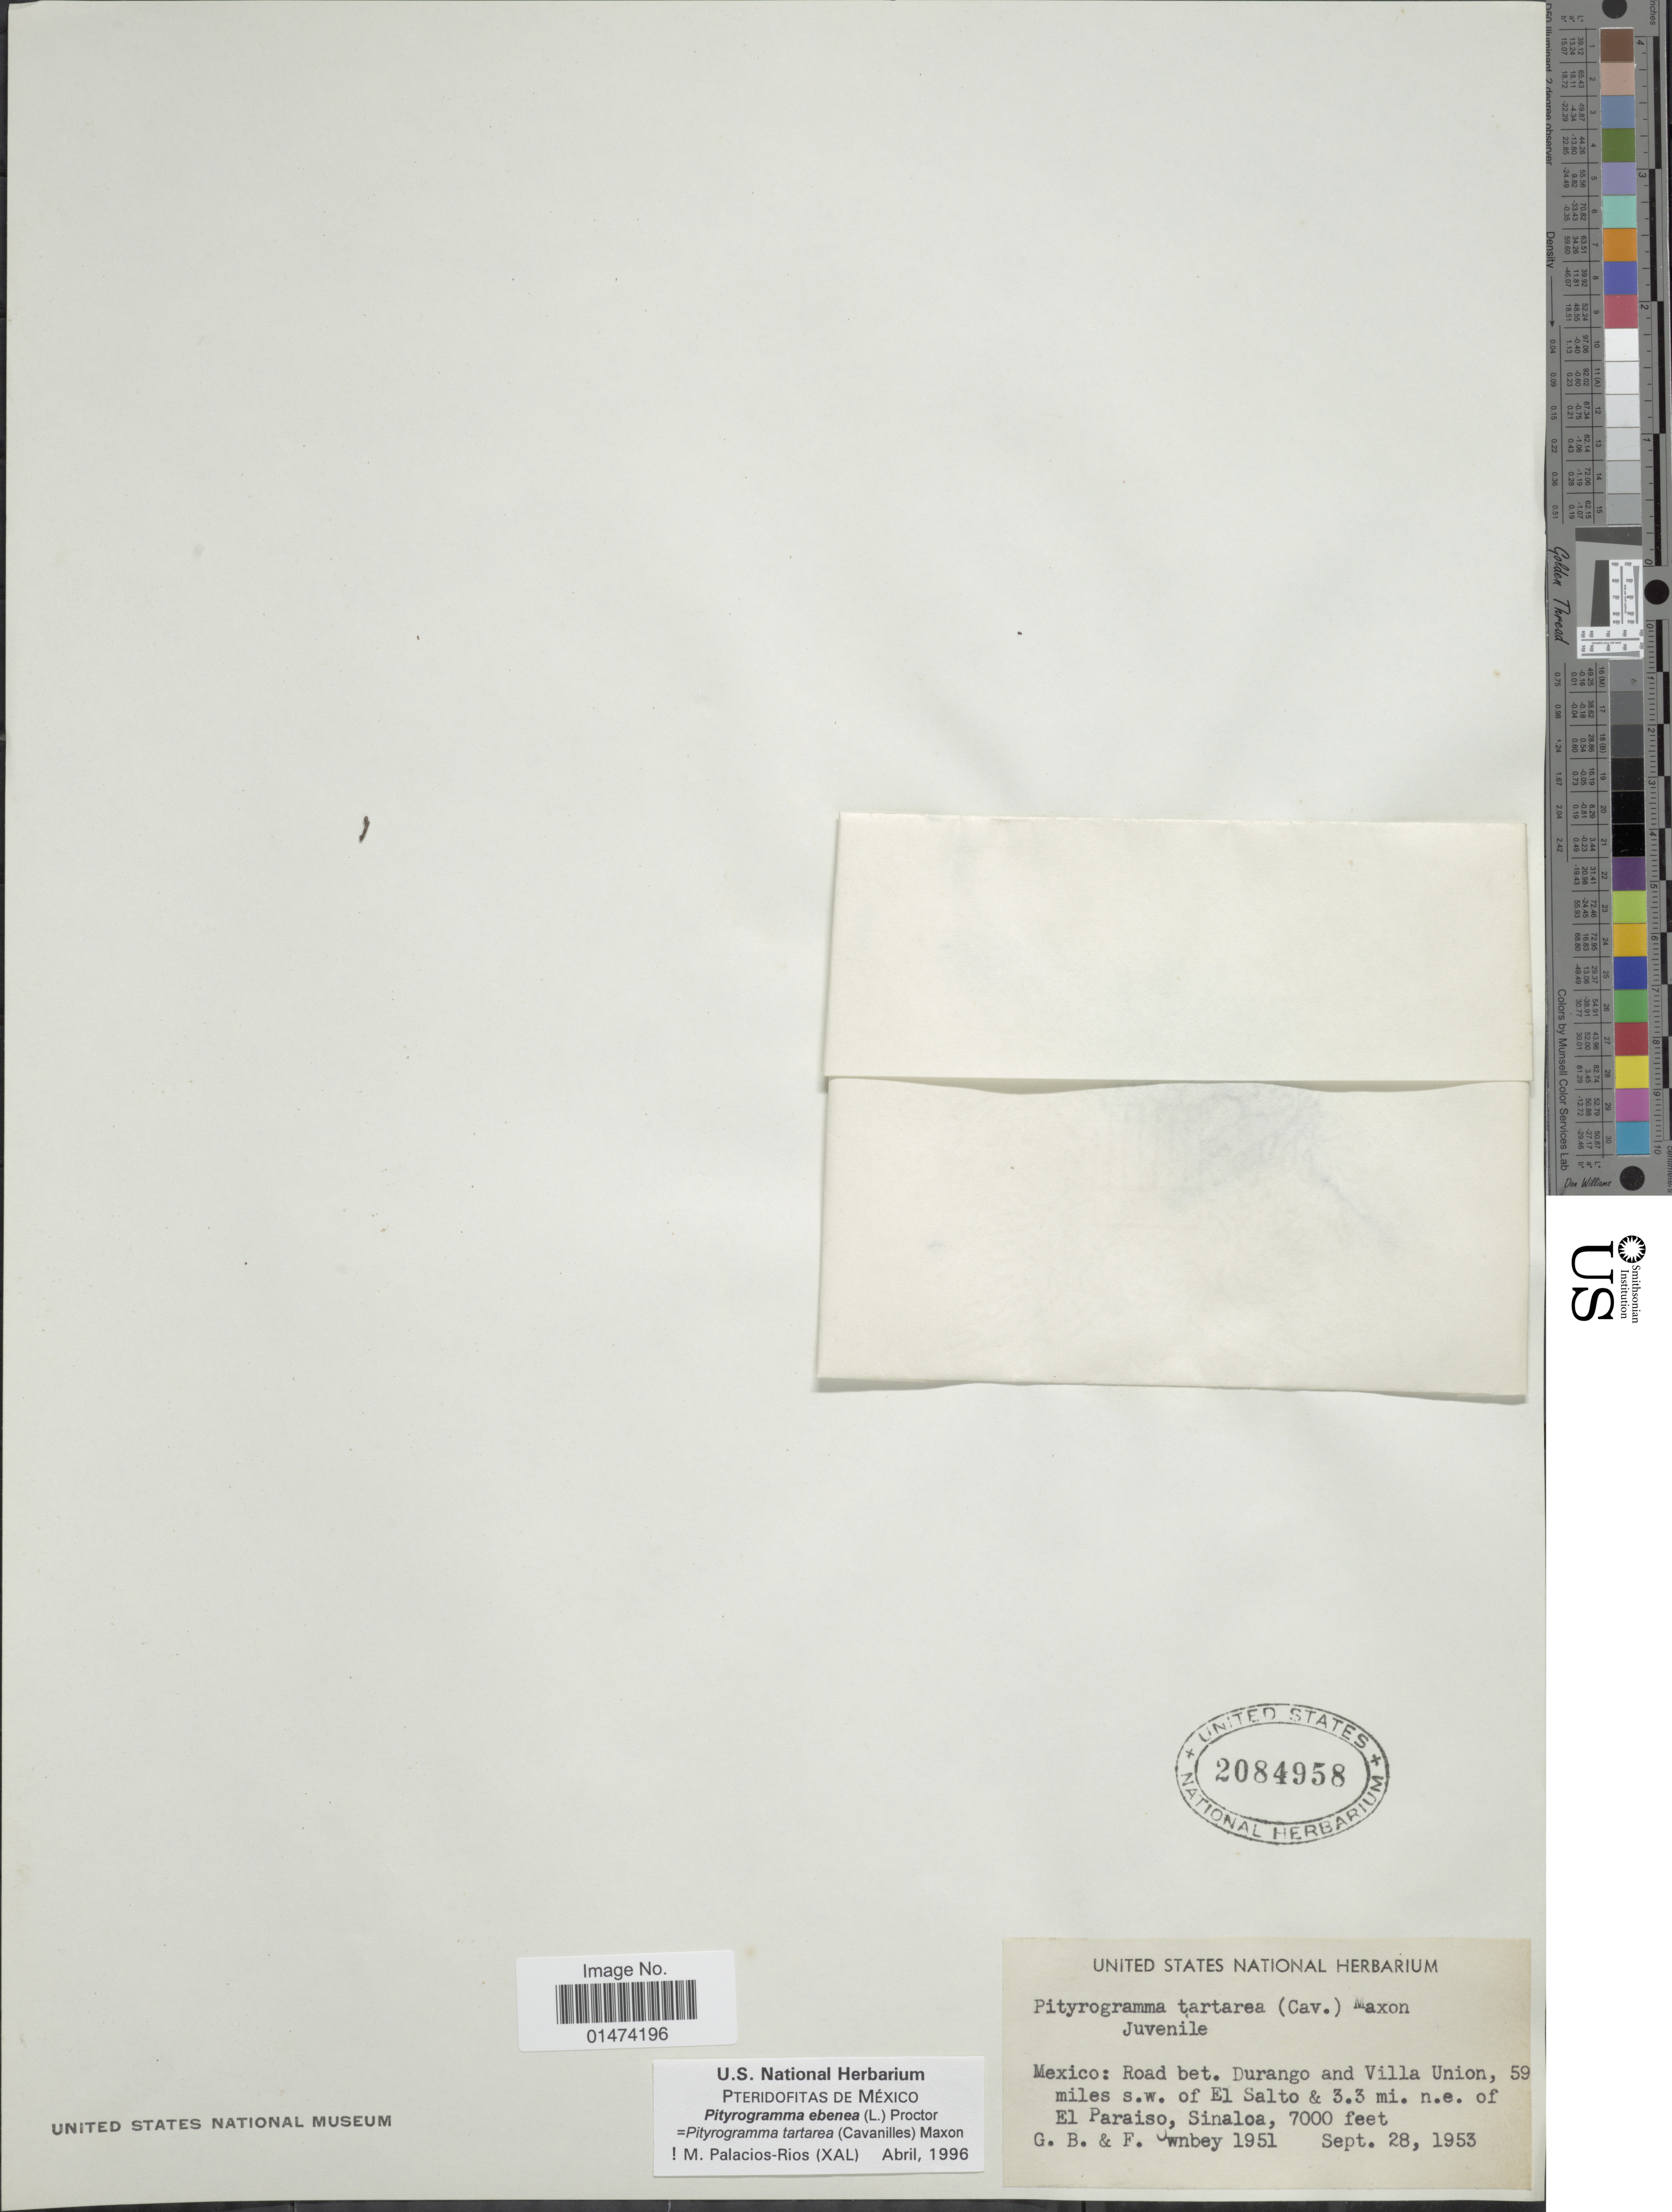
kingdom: Plantae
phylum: Tracheophyta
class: Polypodiopsida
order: Polypodiales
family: Pteridaceae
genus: Pityrogramma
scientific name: Pityrogramma tartarea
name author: (Cav.) Maxon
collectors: G. B. Ownbey & F. Ownbey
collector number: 1951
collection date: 1953-09-28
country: Mexico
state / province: Sinaloa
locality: Road bet. Durango and Villa Union, 59 miles s.w. of El Salto & 3.3 mi. n.e. of El Paraiso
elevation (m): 2134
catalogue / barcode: US 2084958